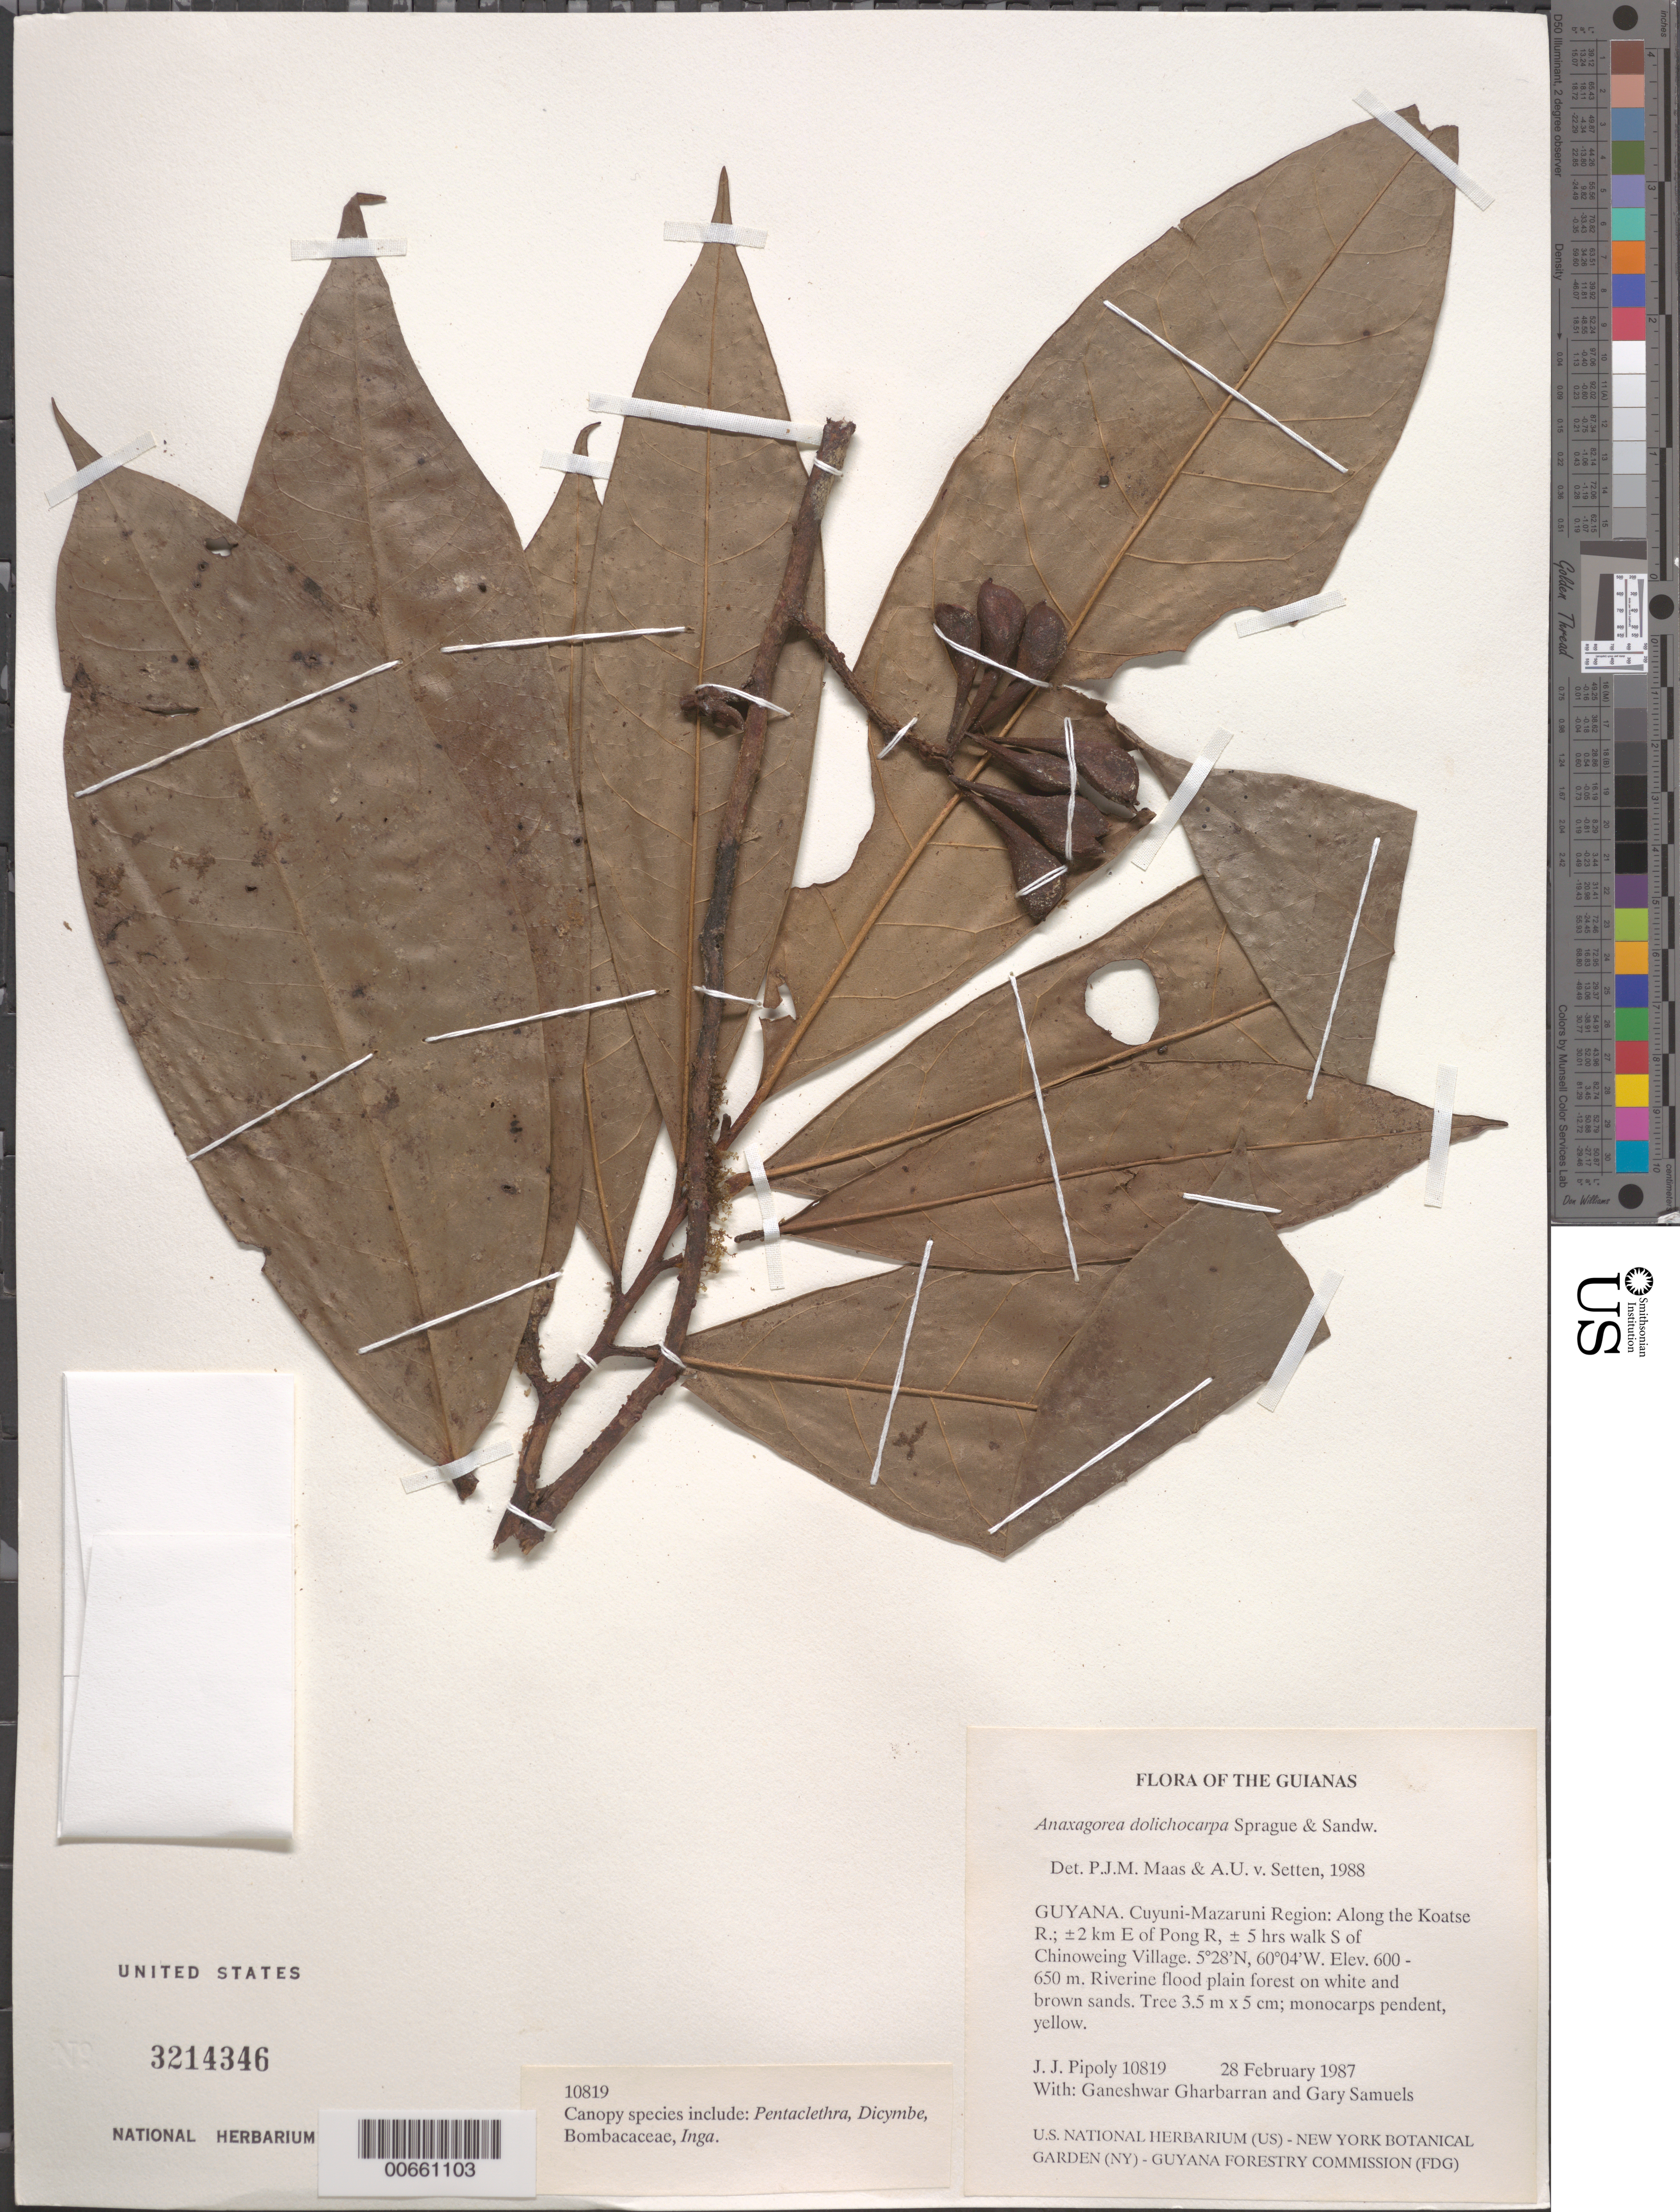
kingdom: Plantae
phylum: Tracheophyta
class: Magnoliopsida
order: Magnoliales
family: Annonaceae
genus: Anaxagorea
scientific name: Anaxagorea dolichocarpa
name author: Sprague & Sandwith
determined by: Setten, A. K. van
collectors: J. J. Pipoly, G. Gharbarran & G. Samuels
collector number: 10819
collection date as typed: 28 February 1987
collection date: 1987-02-28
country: Guyana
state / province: Cuyuni-Mazaruni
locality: Along the Koatse R.; ±2 km E of Pong R, ± 5 hrs walk S of Chinoweing Village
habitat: Riverine flood plain forest on white and brown sands; canopy spp. include Pentaclethra, Dicymbe, Bombacaceae, Inga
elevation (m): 600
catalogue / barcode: US 3214346